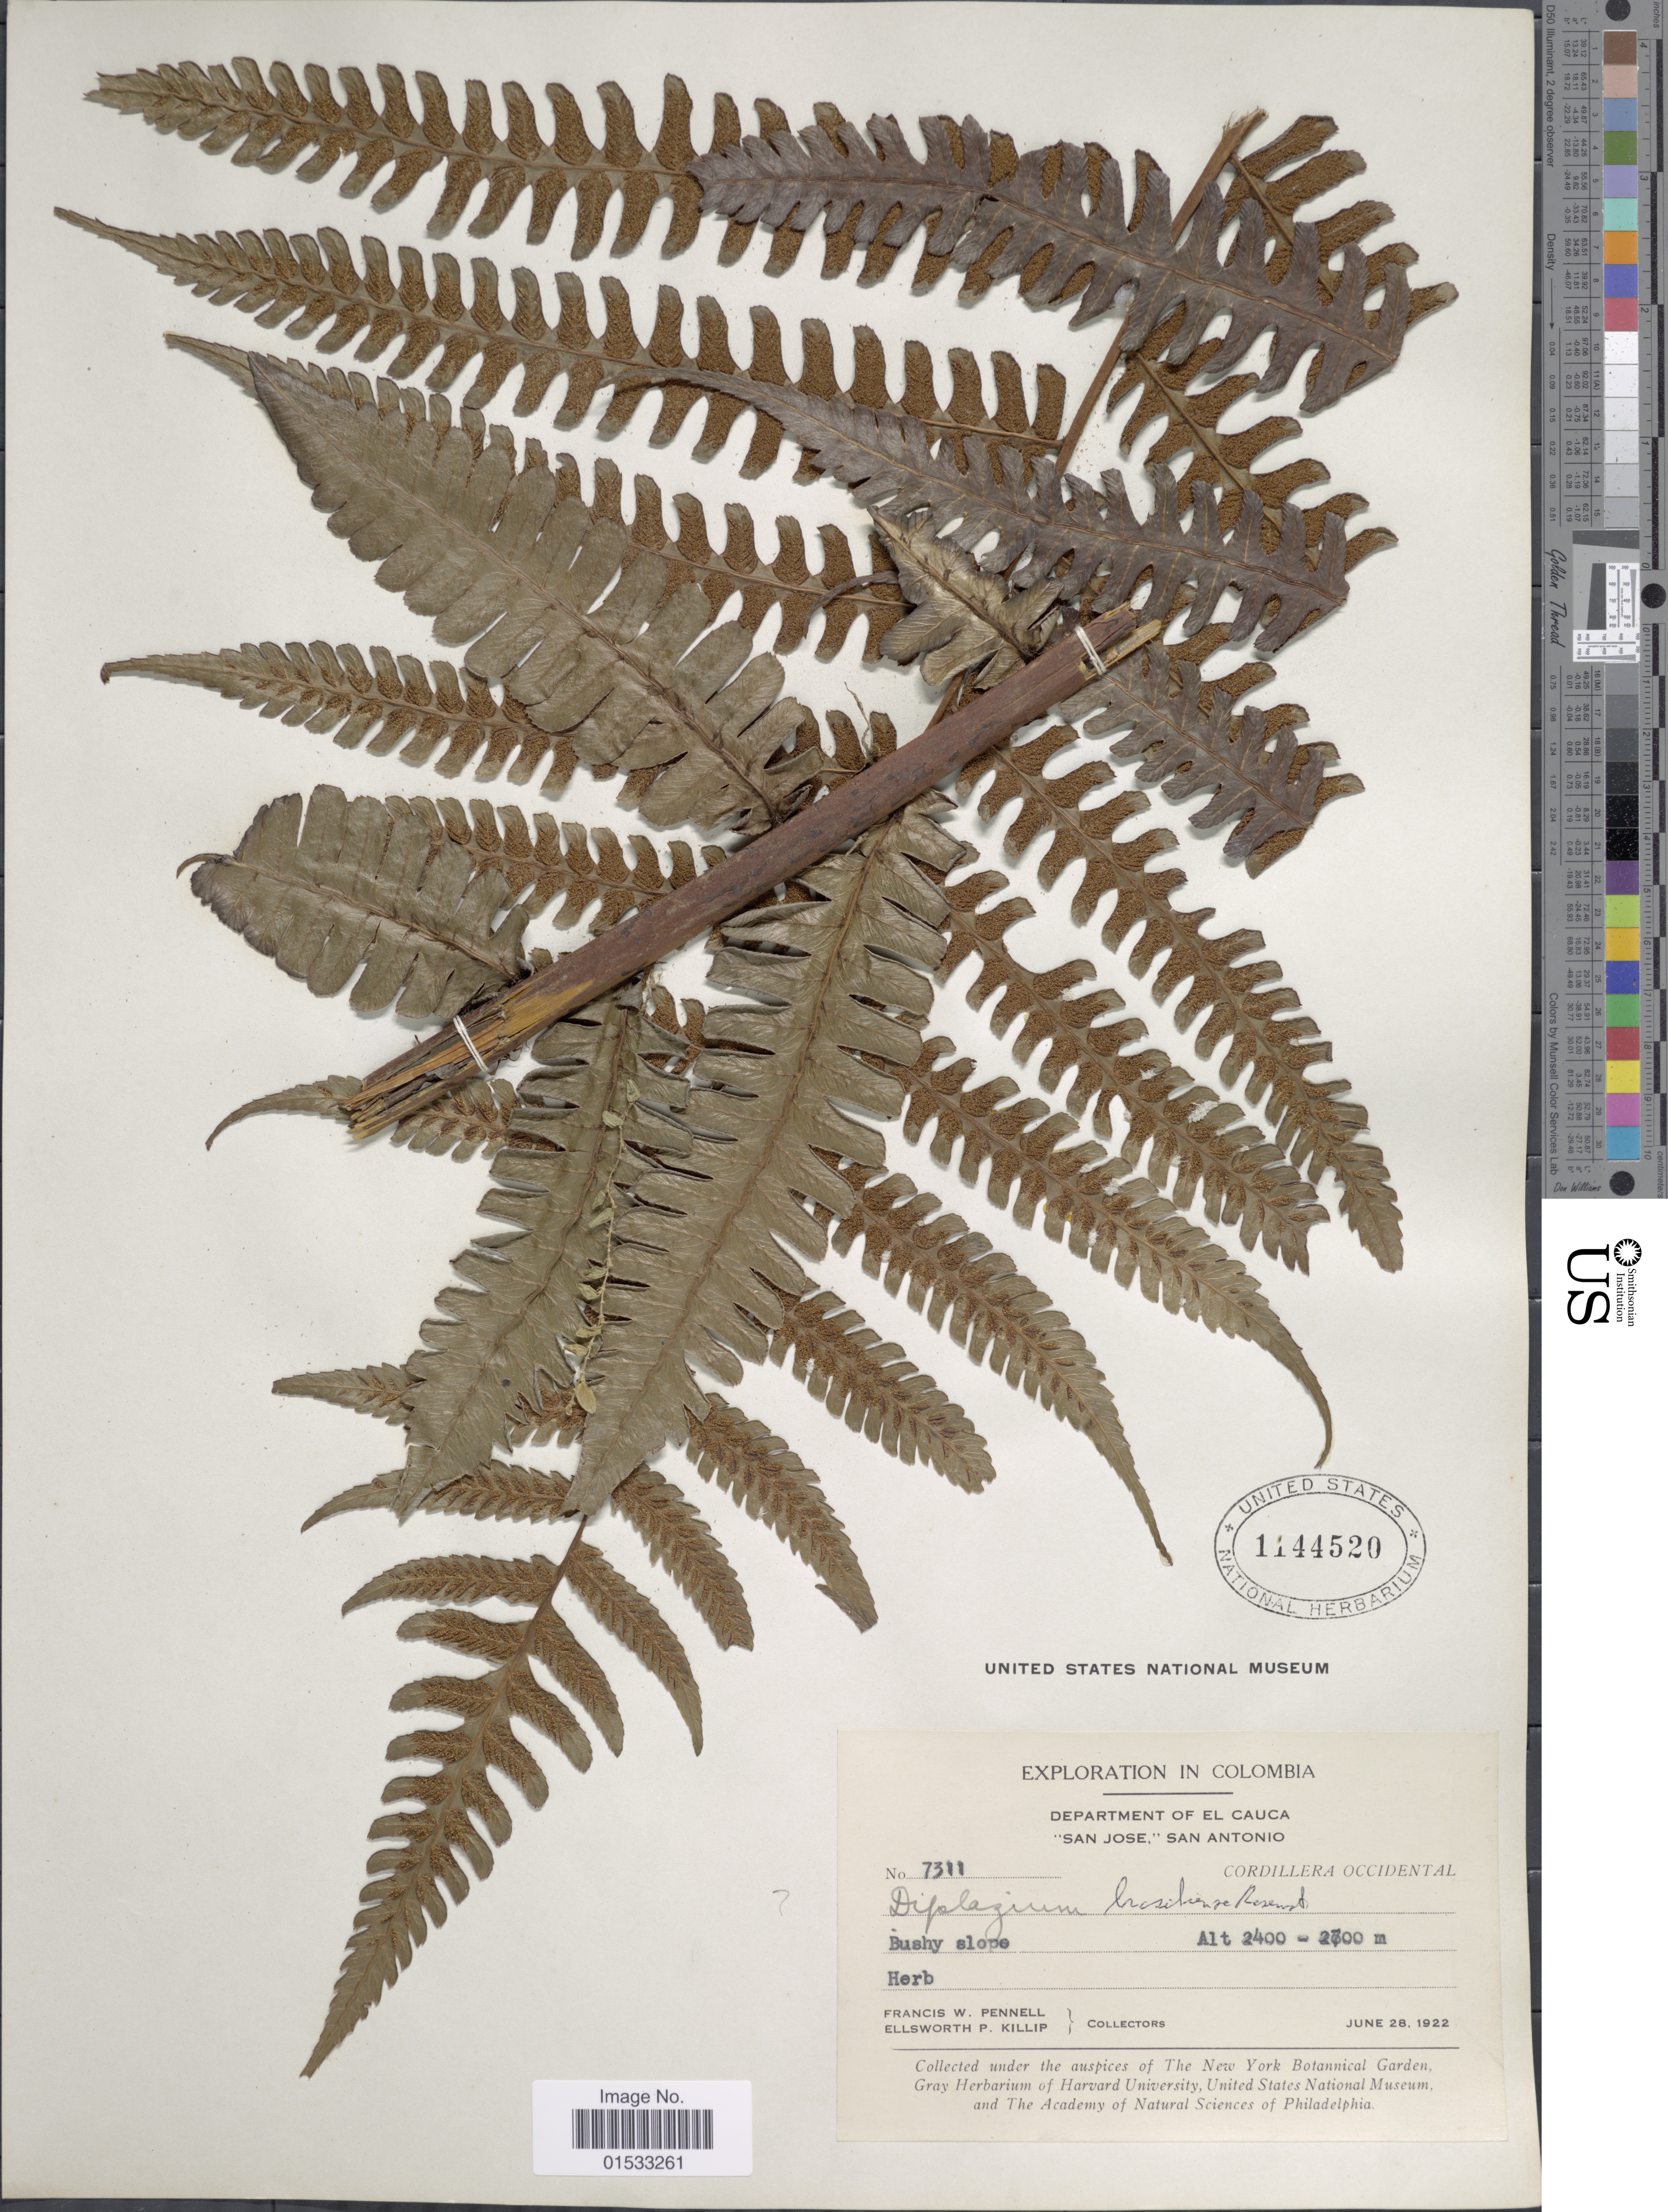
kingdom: Plantae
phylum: Tracheophyta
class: Polypodiopsida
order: Polypodiales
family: Athyriaceae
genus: Diplazium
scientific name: Diplazium sp.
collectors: F. W. Pennell & E. P. Killip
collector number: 7311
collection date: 1922-06-28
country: Colombia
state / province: Cauca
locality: San Jose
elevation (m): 2400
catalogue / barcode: US 1144520